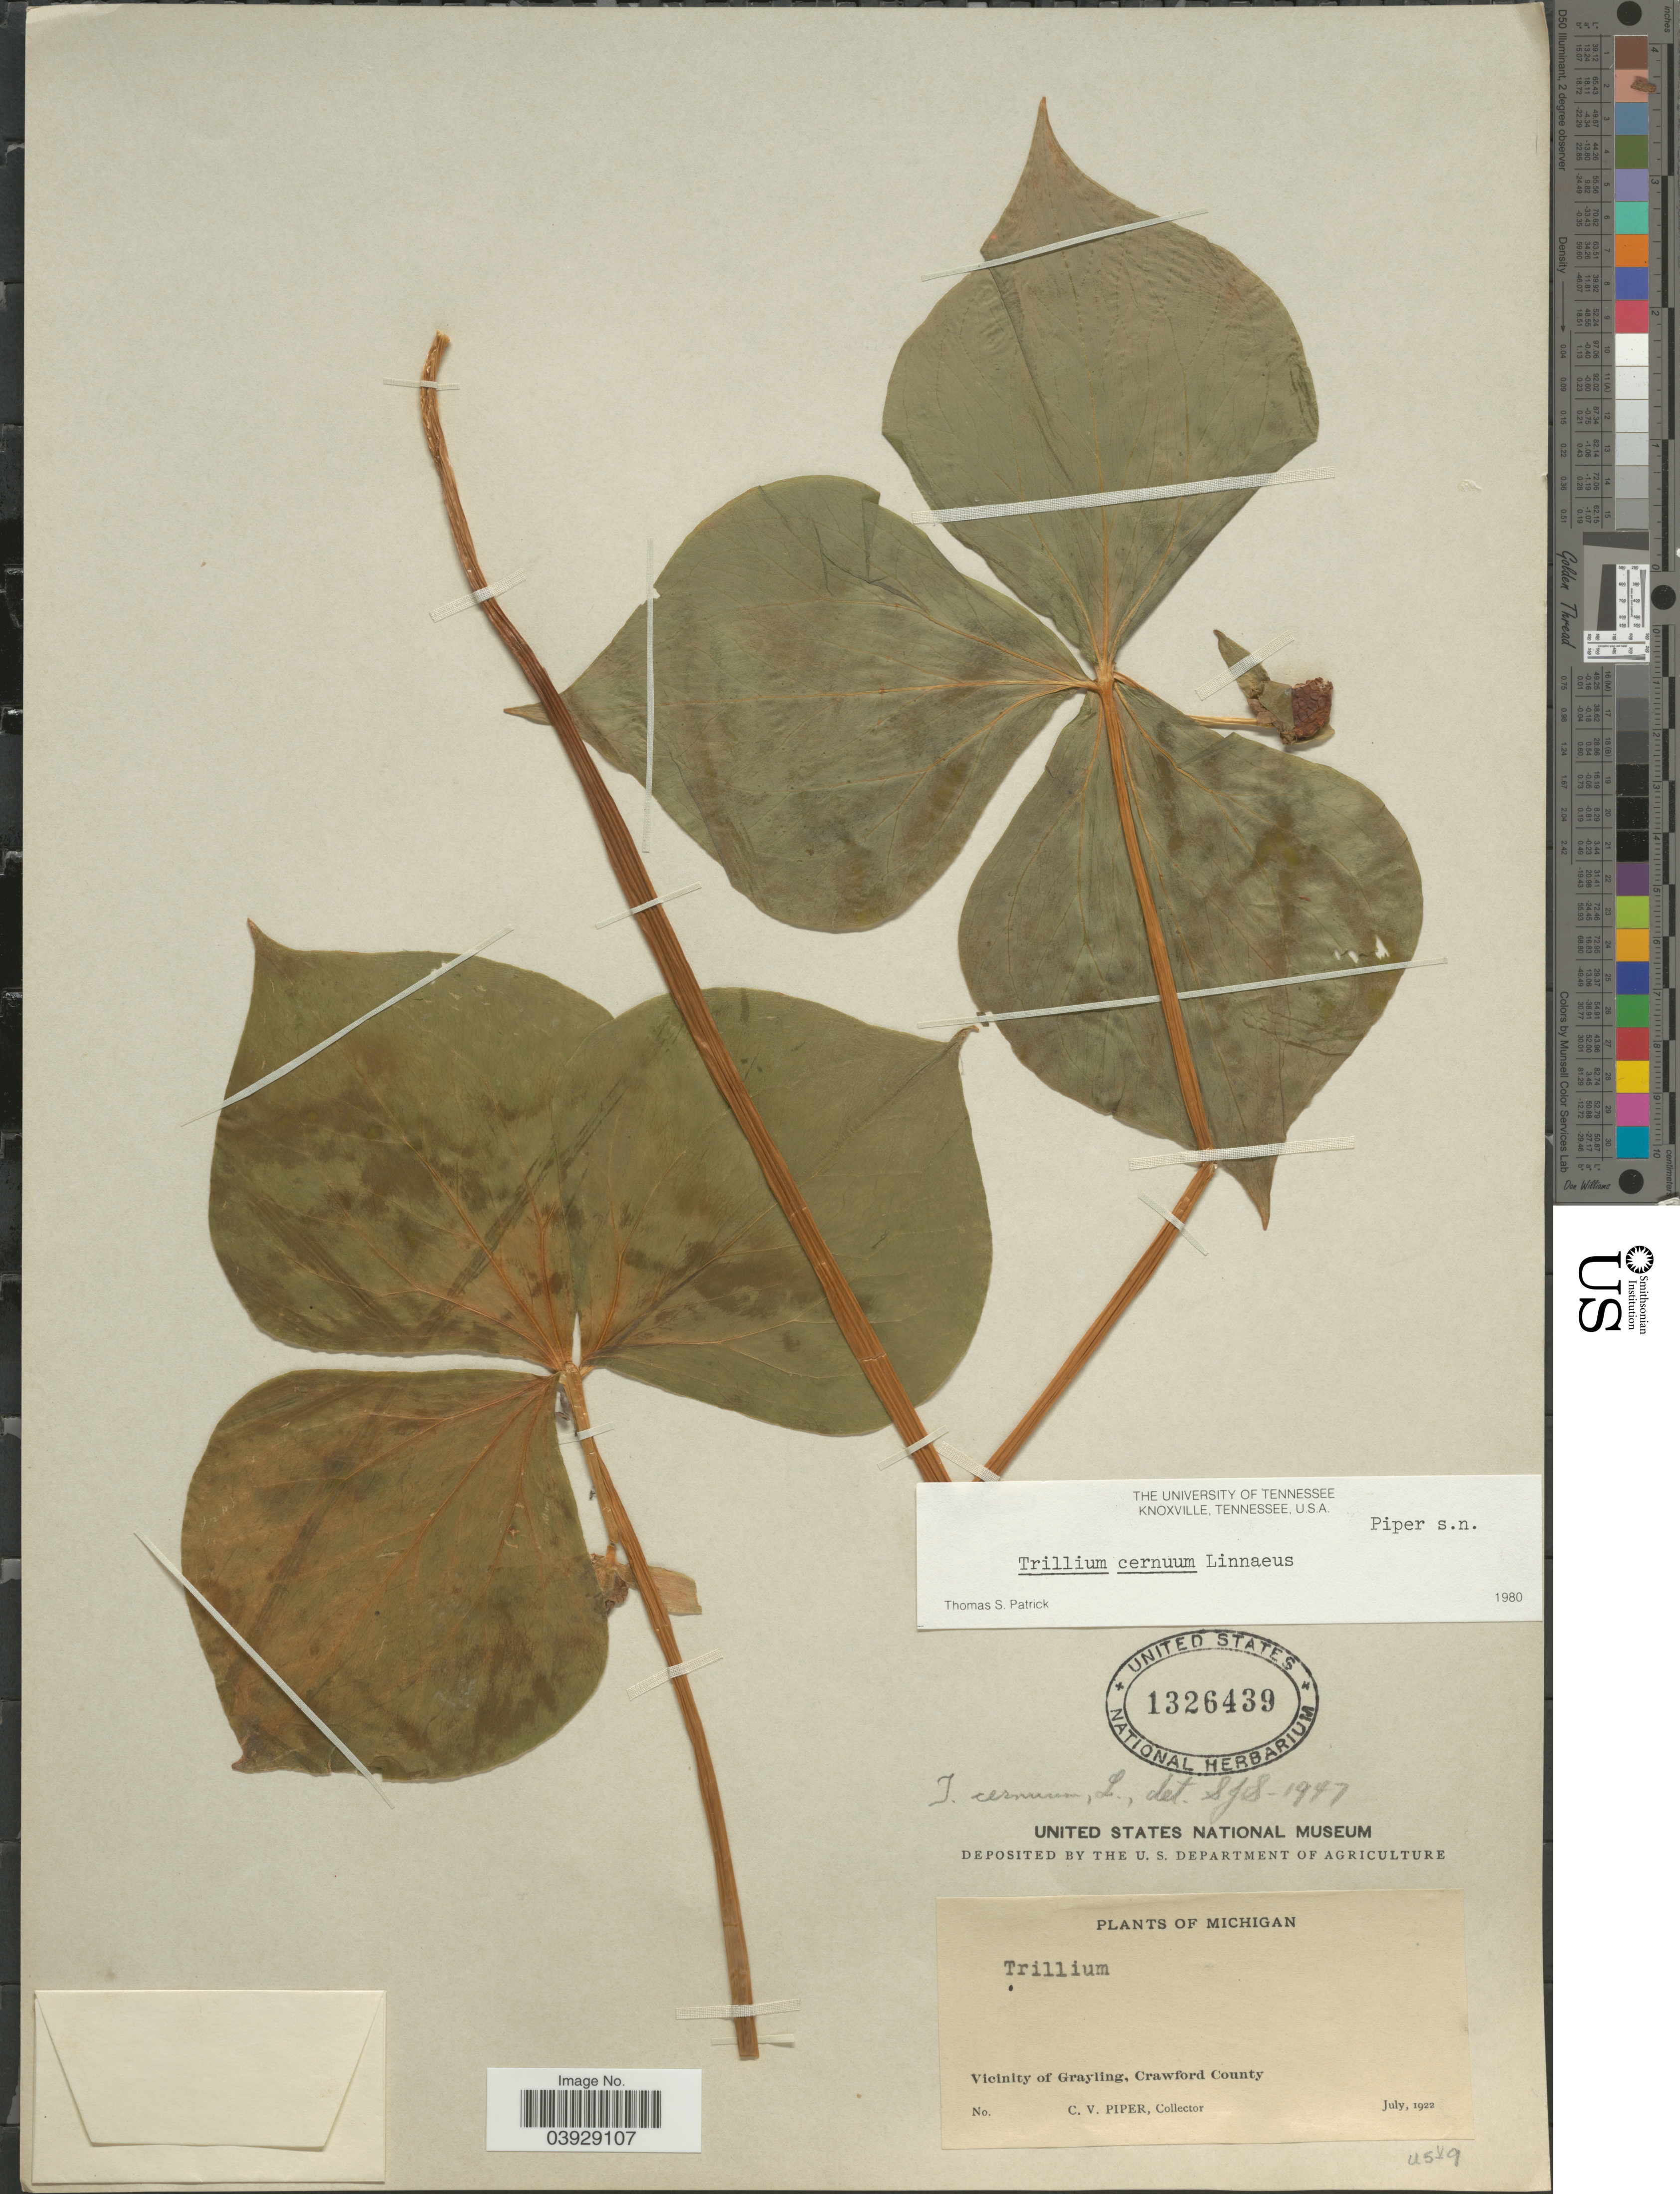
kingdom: Plantae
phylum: Tracheophyta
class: Liliopsida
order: Liliales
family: Melanthiaceae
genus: Trillium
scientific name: Trillium cernuum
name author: L.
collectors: C. V. Piper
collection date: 1922-07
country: United States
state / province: Michigan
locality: Vicinity of Grayling, Crawford County.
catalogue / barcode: US 1326439